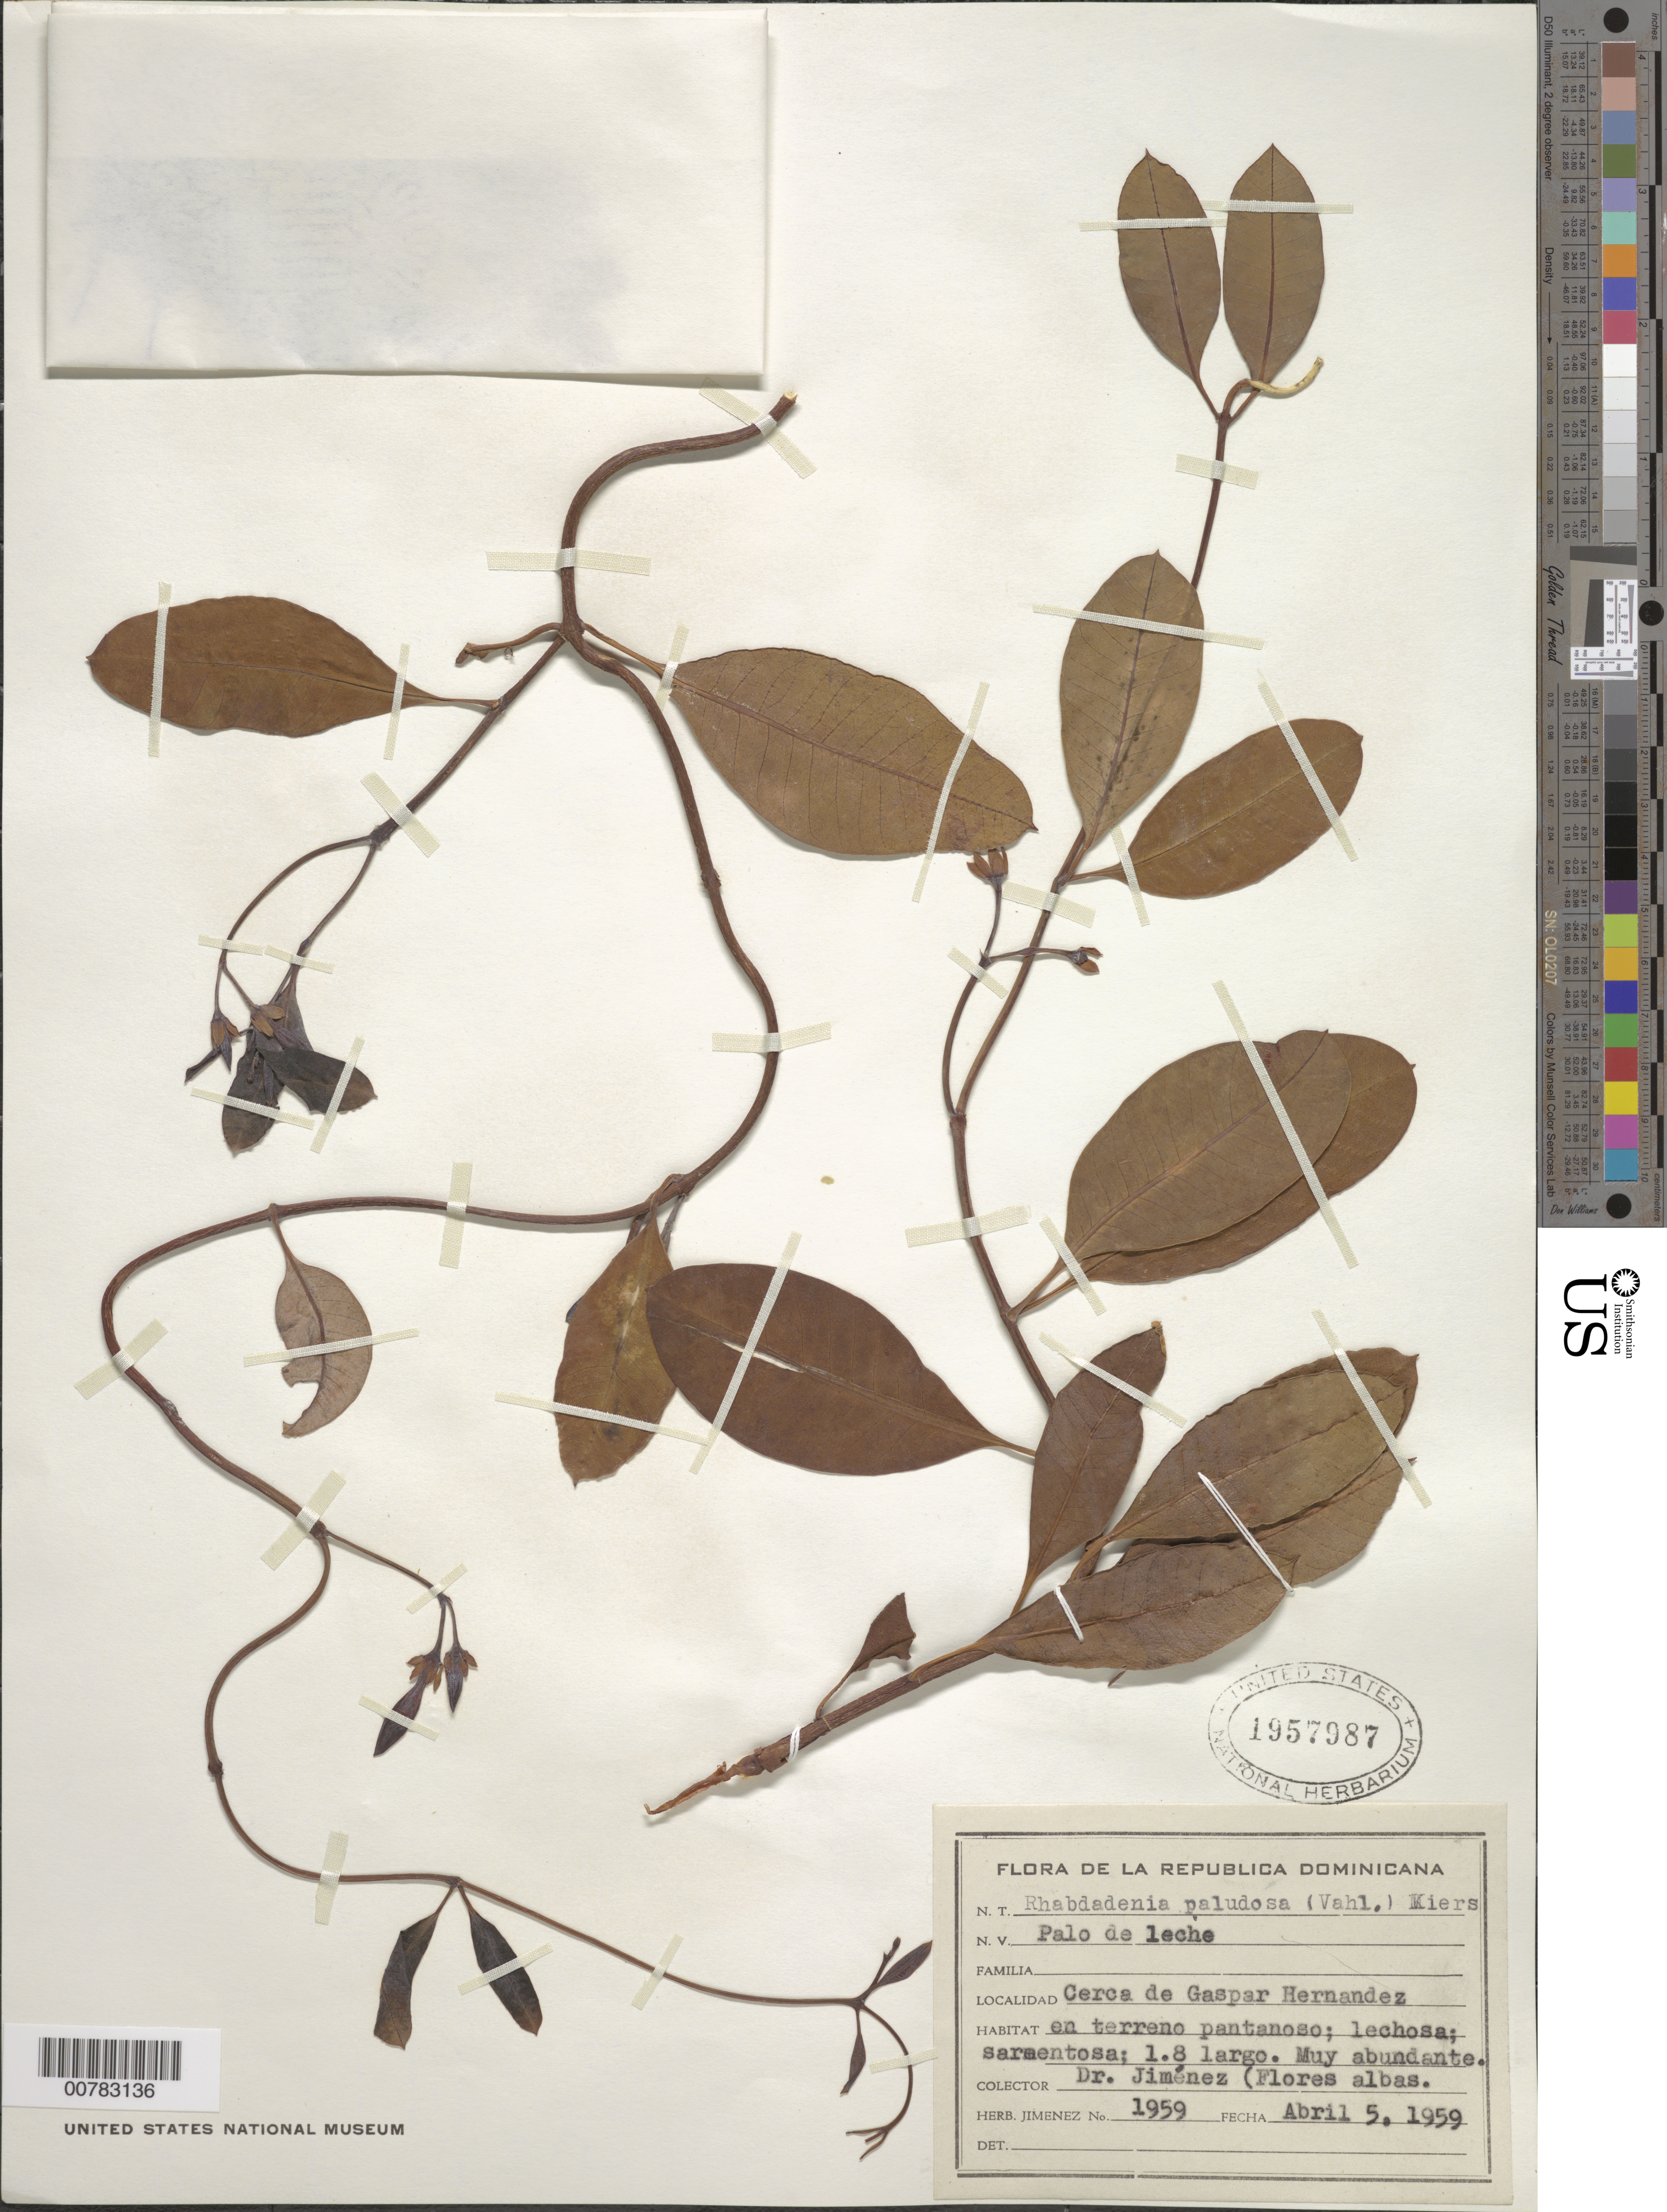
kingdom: Plantae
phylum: Tracheophyta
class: Magnoliopsida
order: Gentianales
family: Apocynaceae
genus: Rhabdadenia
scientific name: Rhabdadenia biflora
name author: (Jacq.) Müll. Arg.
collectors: J. J. Jiménez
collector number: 1959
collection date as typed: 05 Apr 1959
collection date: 1959-04-05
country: Dominican Republic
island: Hispaniola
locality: Close to Gaspar Hernández.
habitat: Swampy ground.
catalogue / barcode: US 1957987